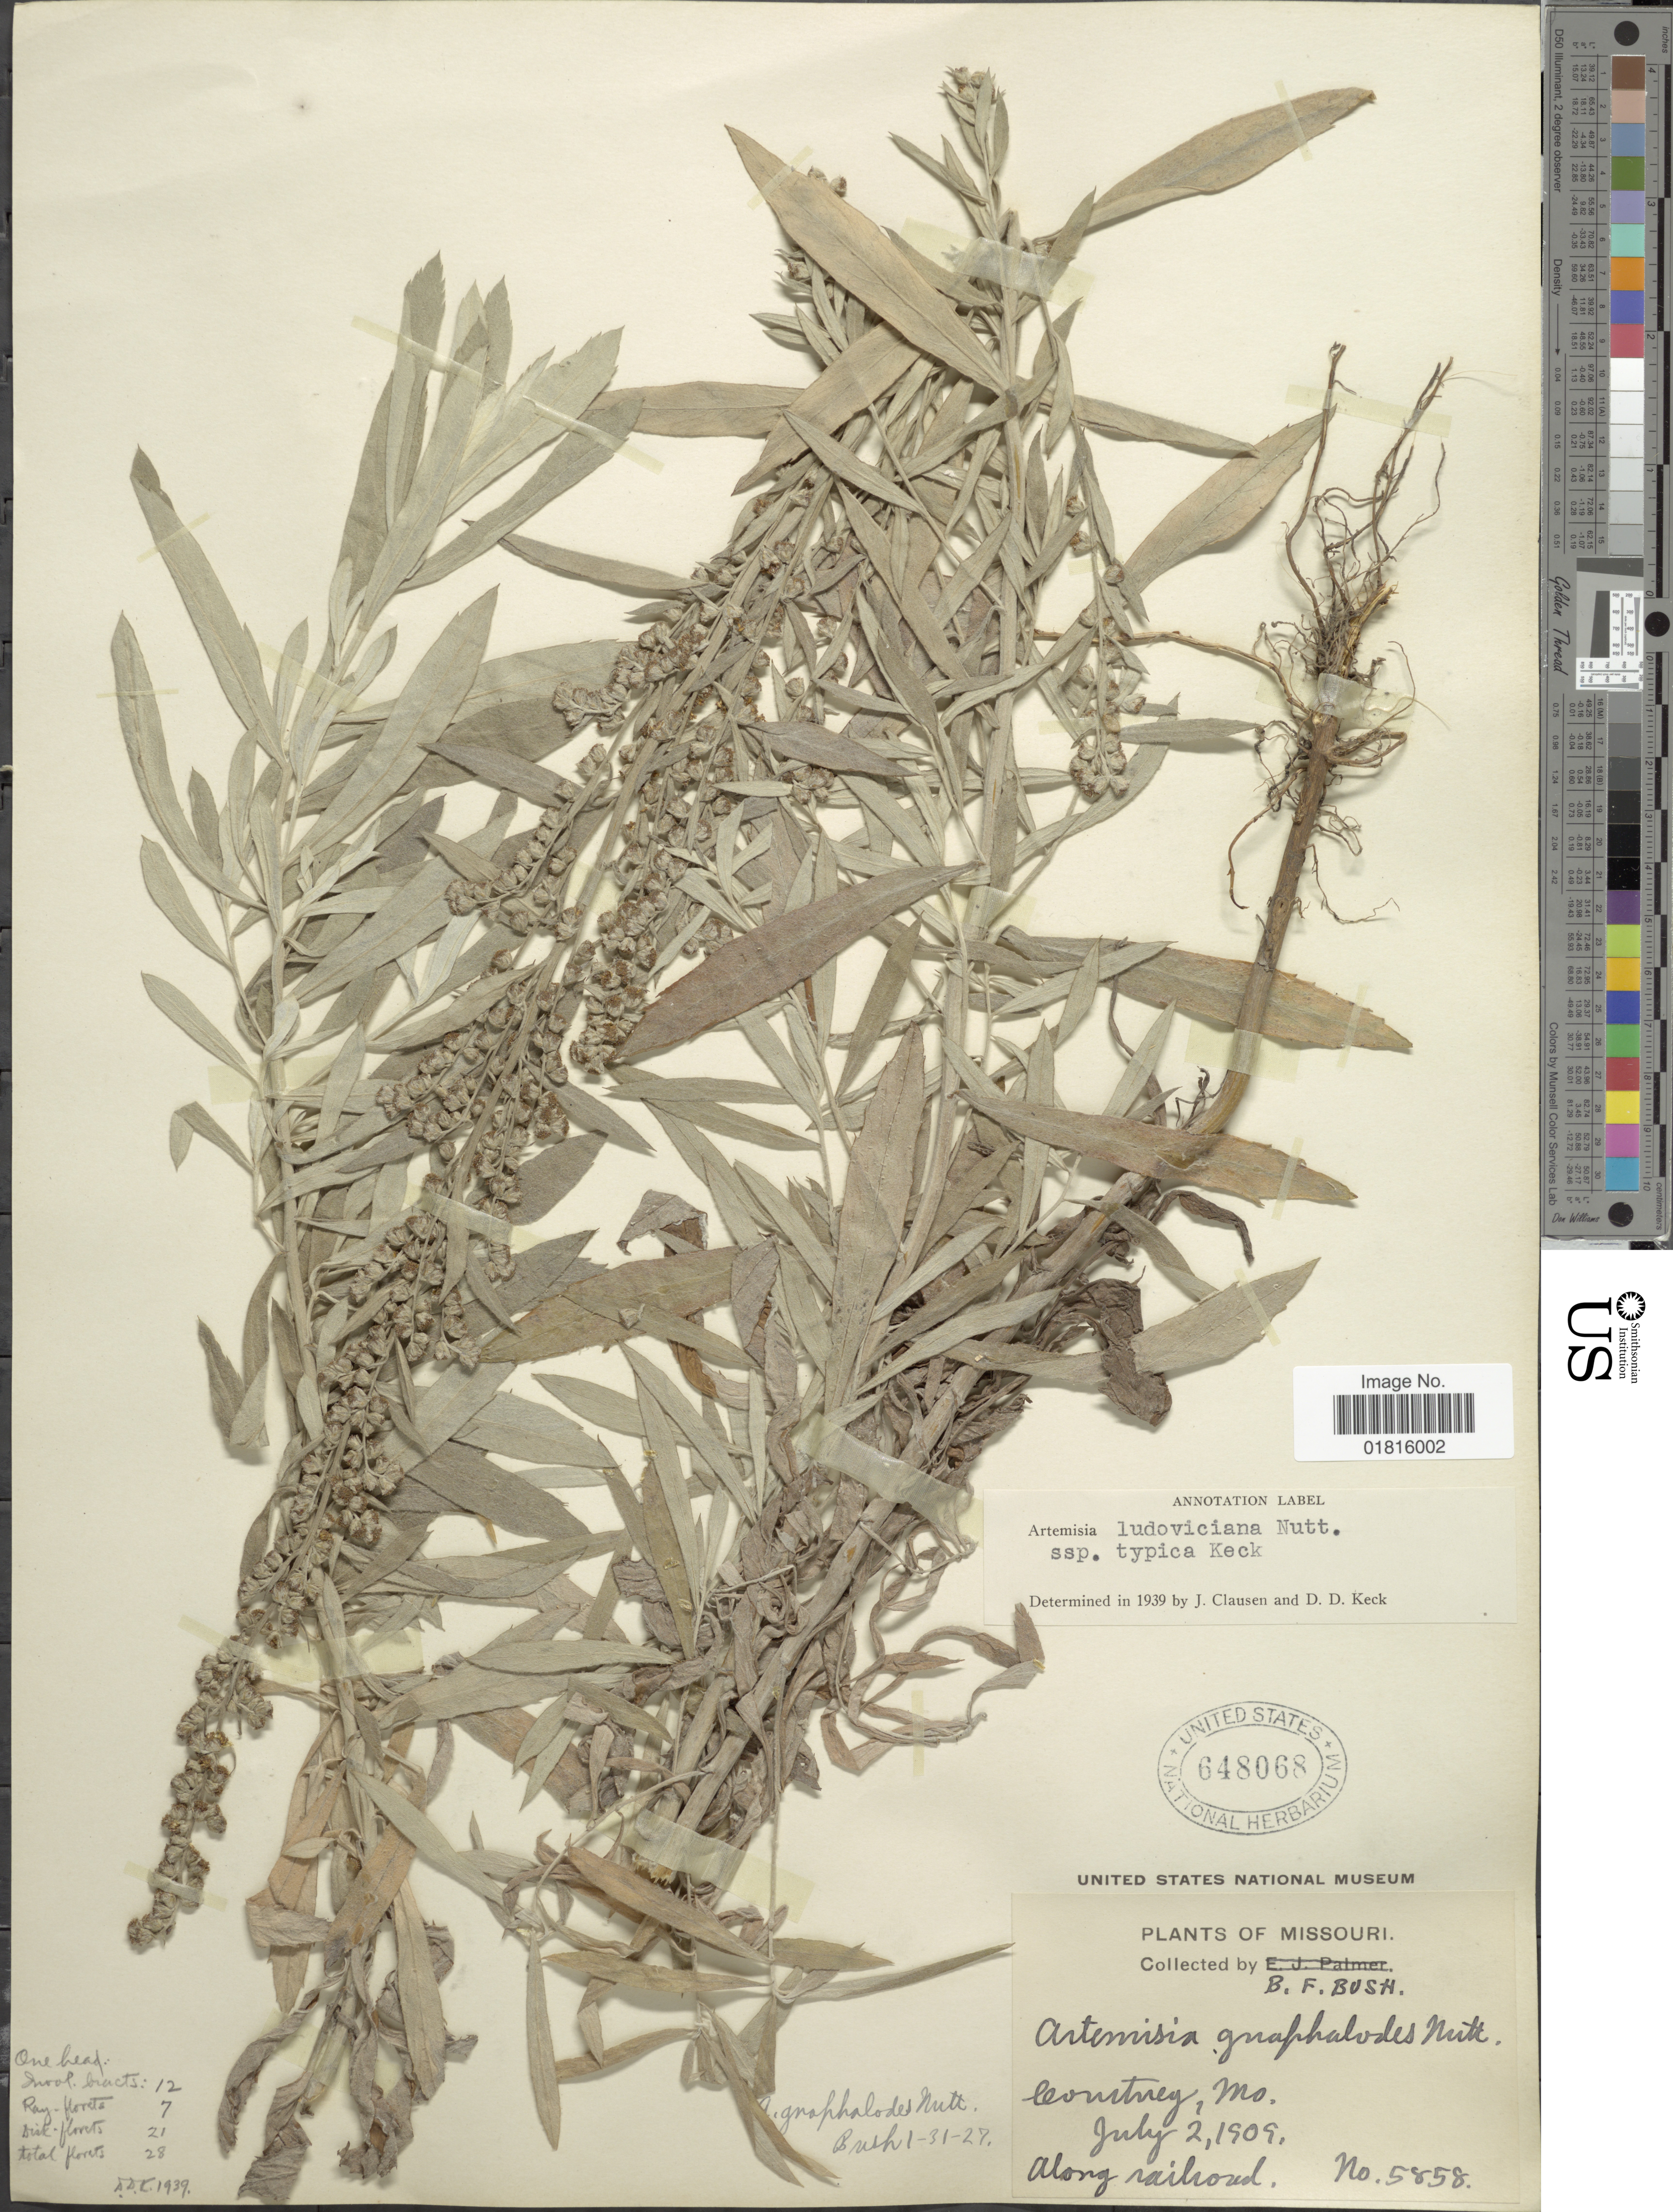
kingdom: Plantae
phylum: Tracheophyta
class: Magnoliopsida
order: Asterales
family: Asteraceae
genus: Artemisia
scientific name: Artemisia ludoviciana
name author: Nutt.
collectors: B. F. Bush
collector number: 5858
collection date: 1909-07-02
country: United States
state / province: Missouri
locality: Courtney, along railroad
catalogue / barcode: US 648068